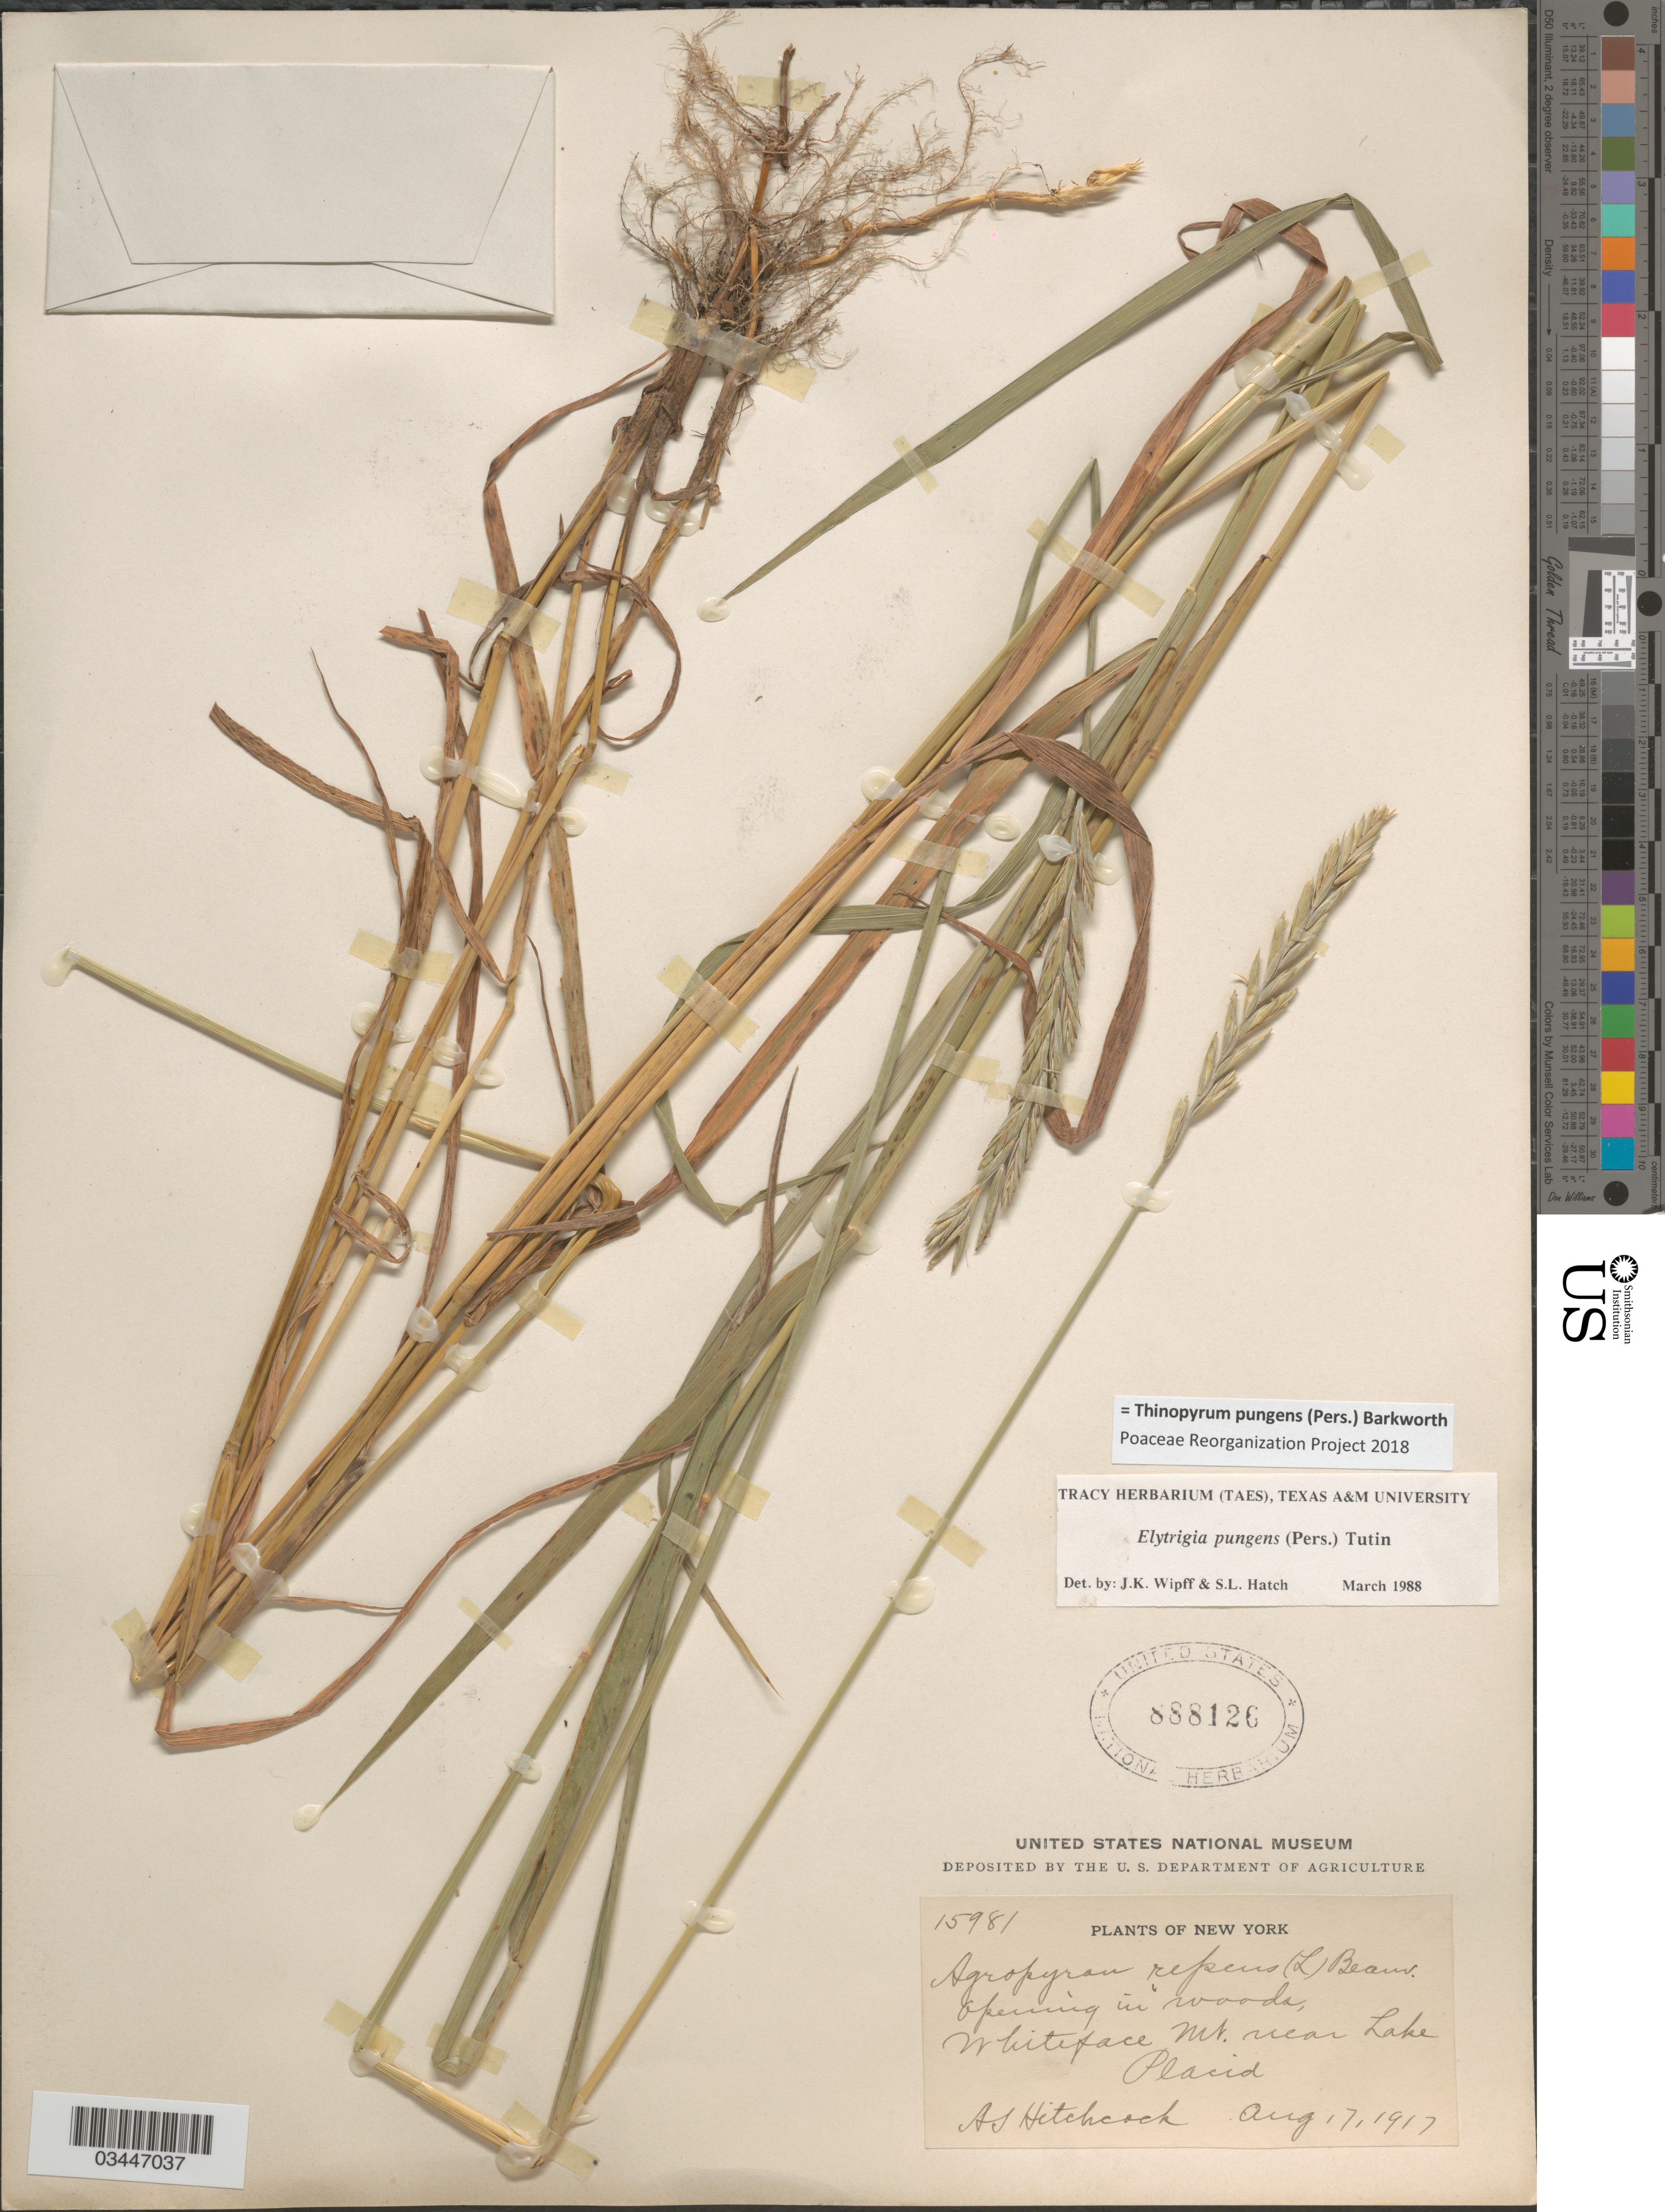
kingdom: Plantae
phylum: Tracheophyta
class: Liliopsida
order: Poales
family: Poaceae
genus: Thinopyrum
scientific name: Thinopyrum pungens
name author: (Pers.) Barkworth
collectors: A. S. Hitchcock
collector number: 15981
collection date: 1917-08-17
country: United States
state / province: New York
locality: Opening in woods. Whiteface Mt. near Lake Placid.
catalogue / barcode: US 888126